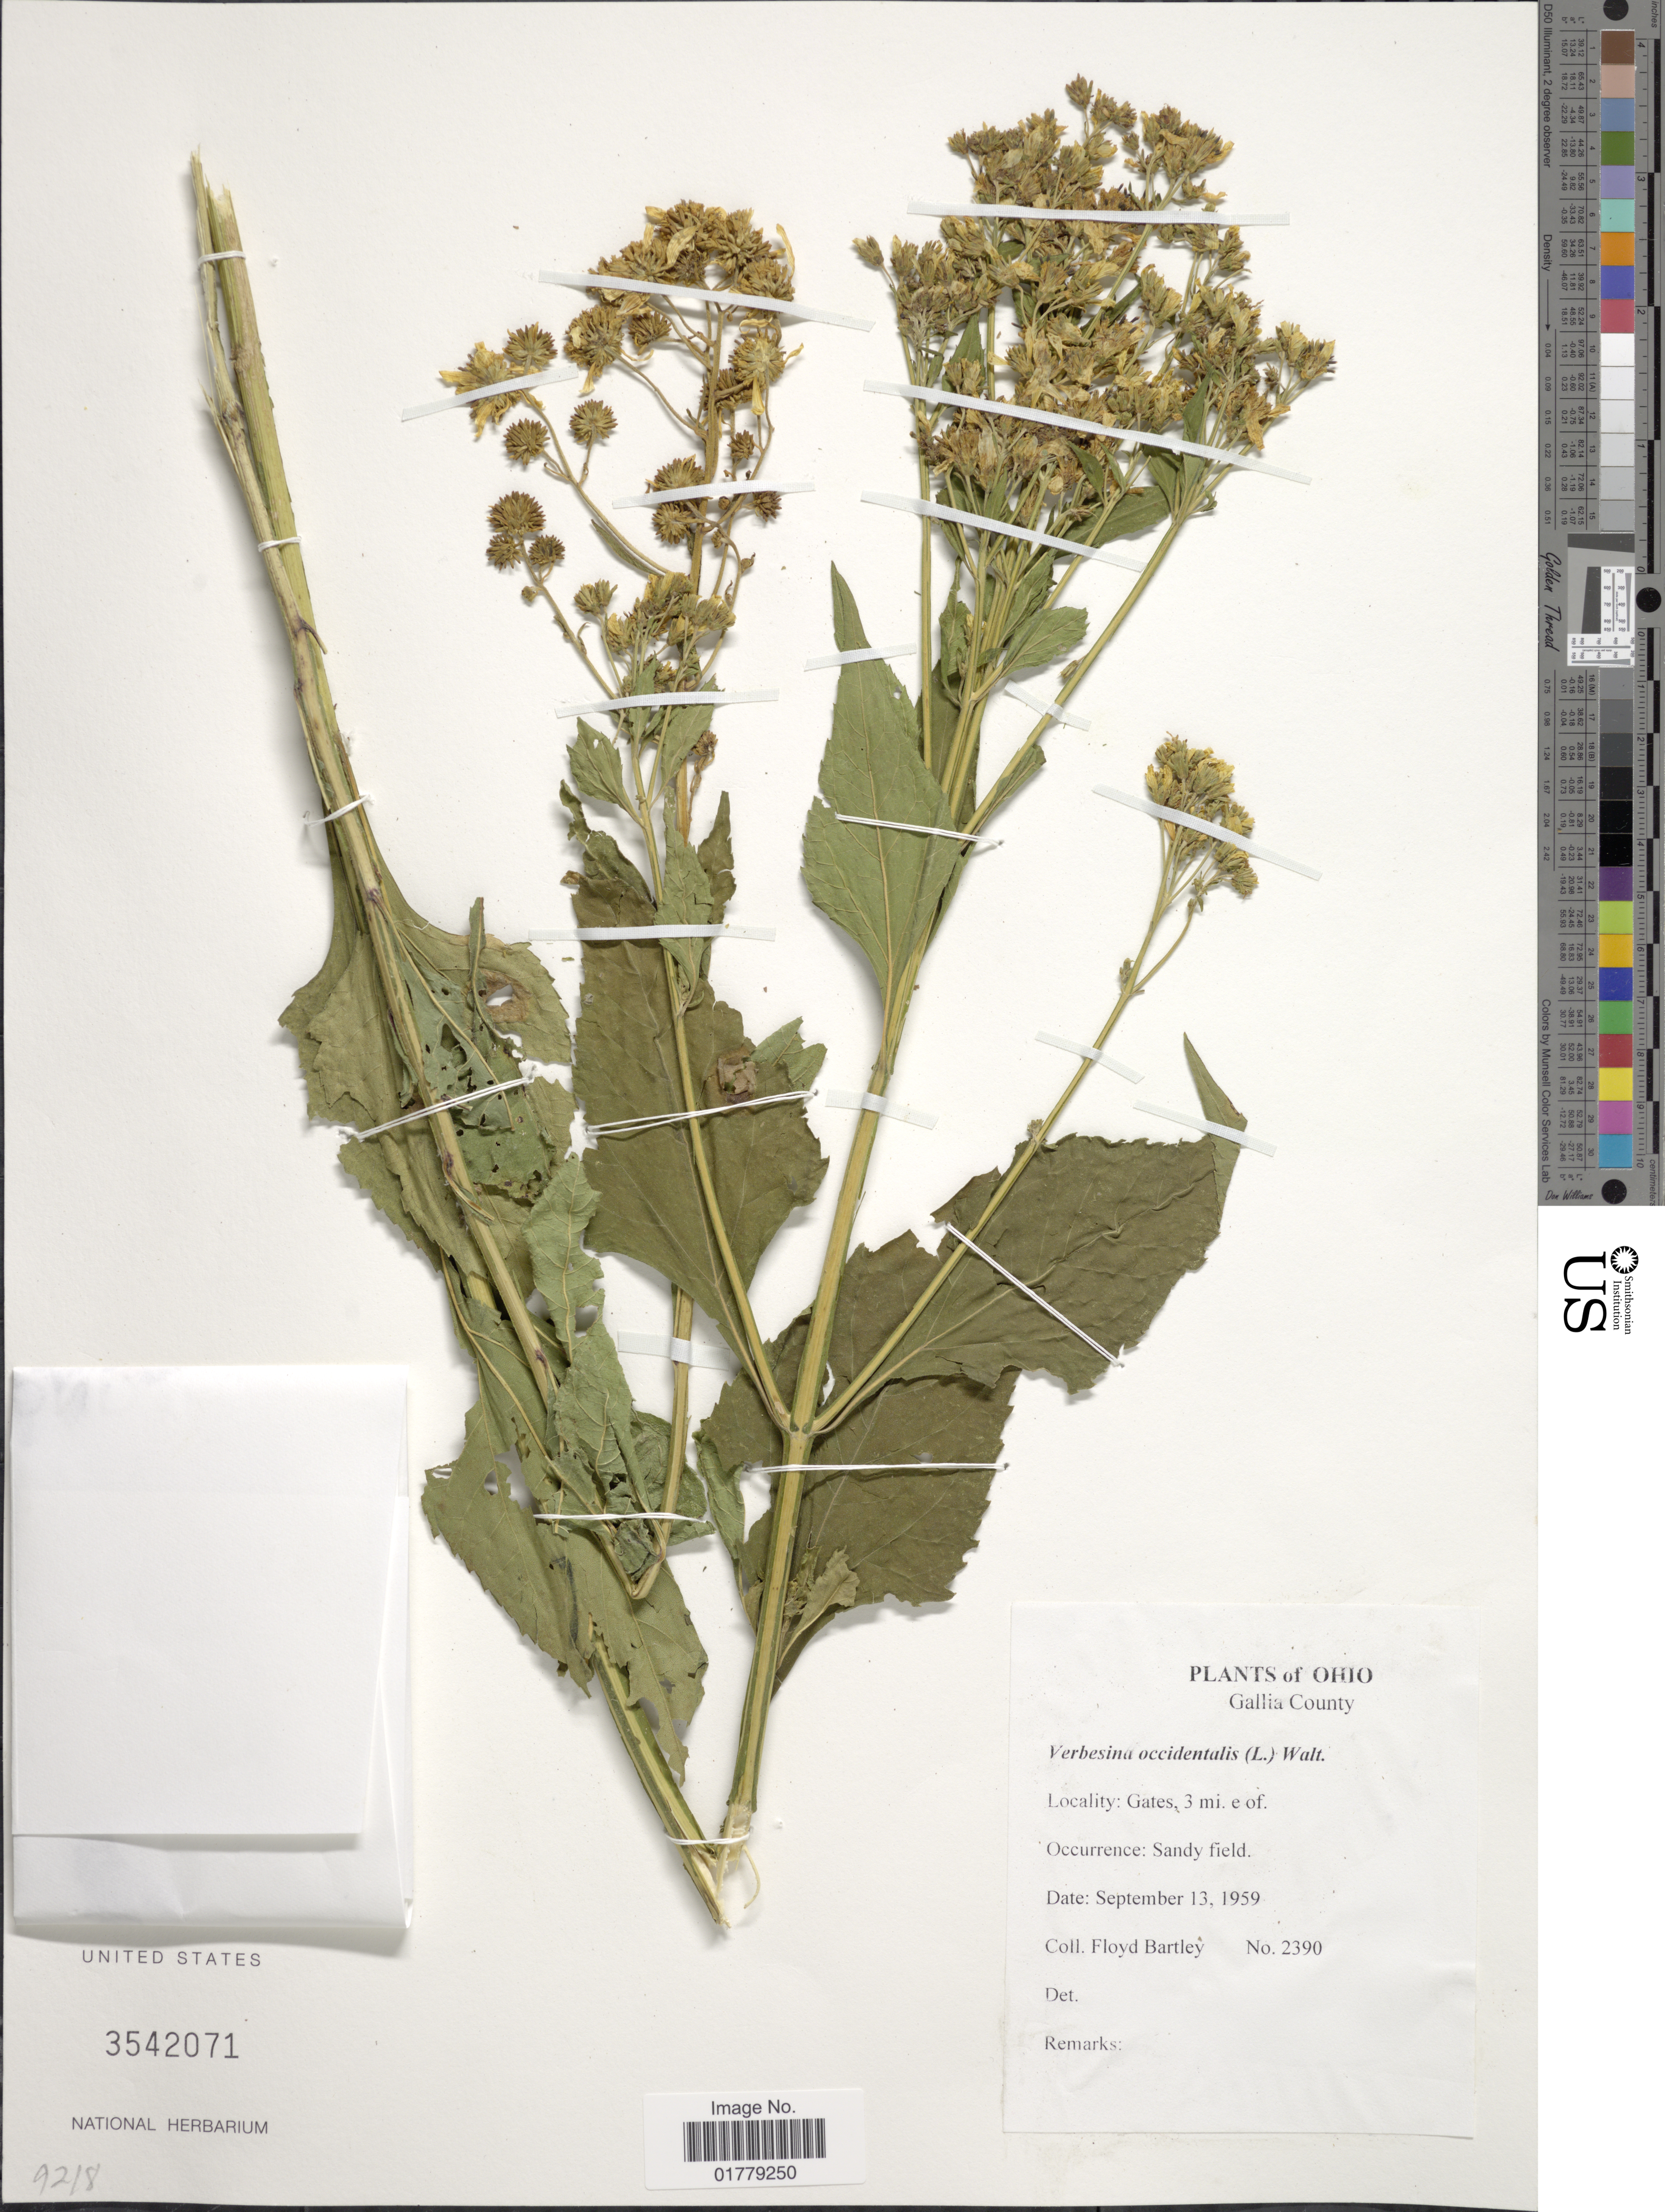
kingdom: Plantae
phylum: Tracheophyta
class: Magnoliopsida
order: Asterales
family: Asteraceae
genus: Verbesina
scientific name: Verbesina occidentalis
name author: (L.) Walter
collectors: F. Bartley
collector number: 2390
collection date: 1959-09-13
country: United States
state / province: Ohio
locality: Ohio. Gallia County. Gates, 3 mi. e of.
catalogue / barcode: US 3542071